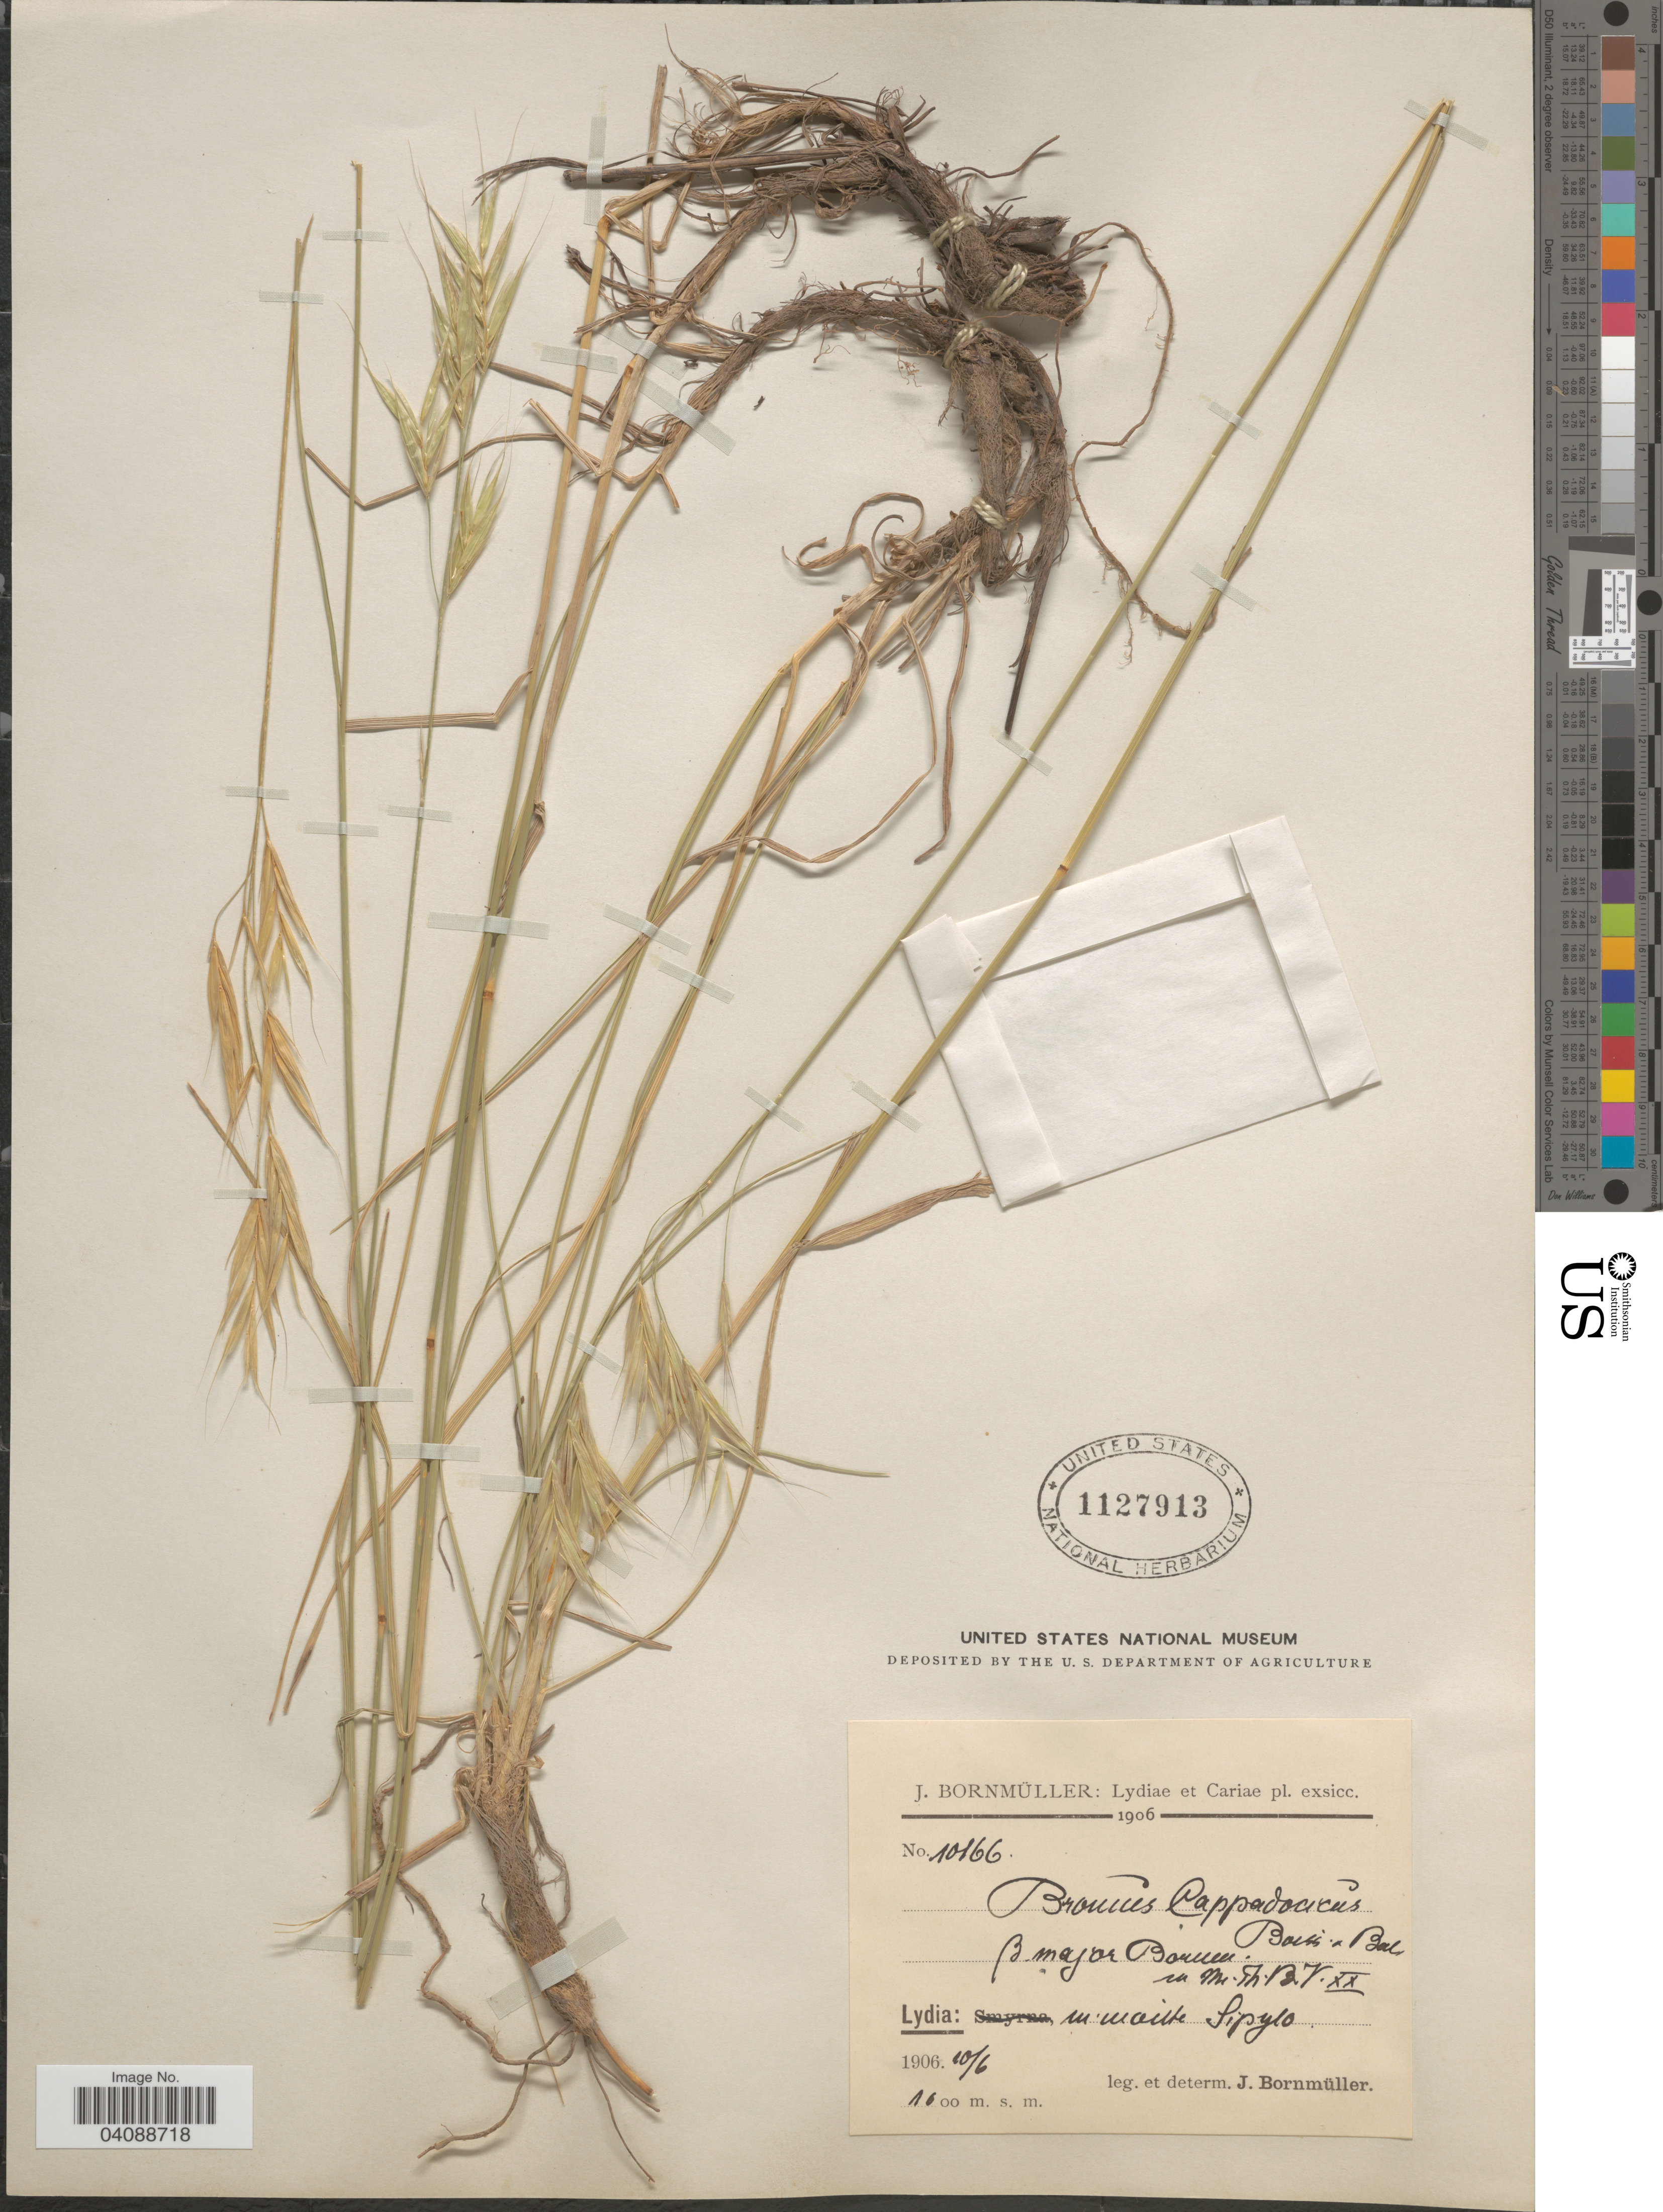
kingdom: Plantae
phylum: Tracheophyta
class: Liliopsida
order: Poales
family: Poaceae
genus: Bromus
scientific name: Bromus cappadocicus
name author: Boiss. & Balansa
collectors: J. Bornmüller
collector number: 10166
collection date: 1906-06-10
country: Turkey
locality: Lydia: m. monte Sipyo.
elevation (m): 1600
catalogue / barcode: US 1127913